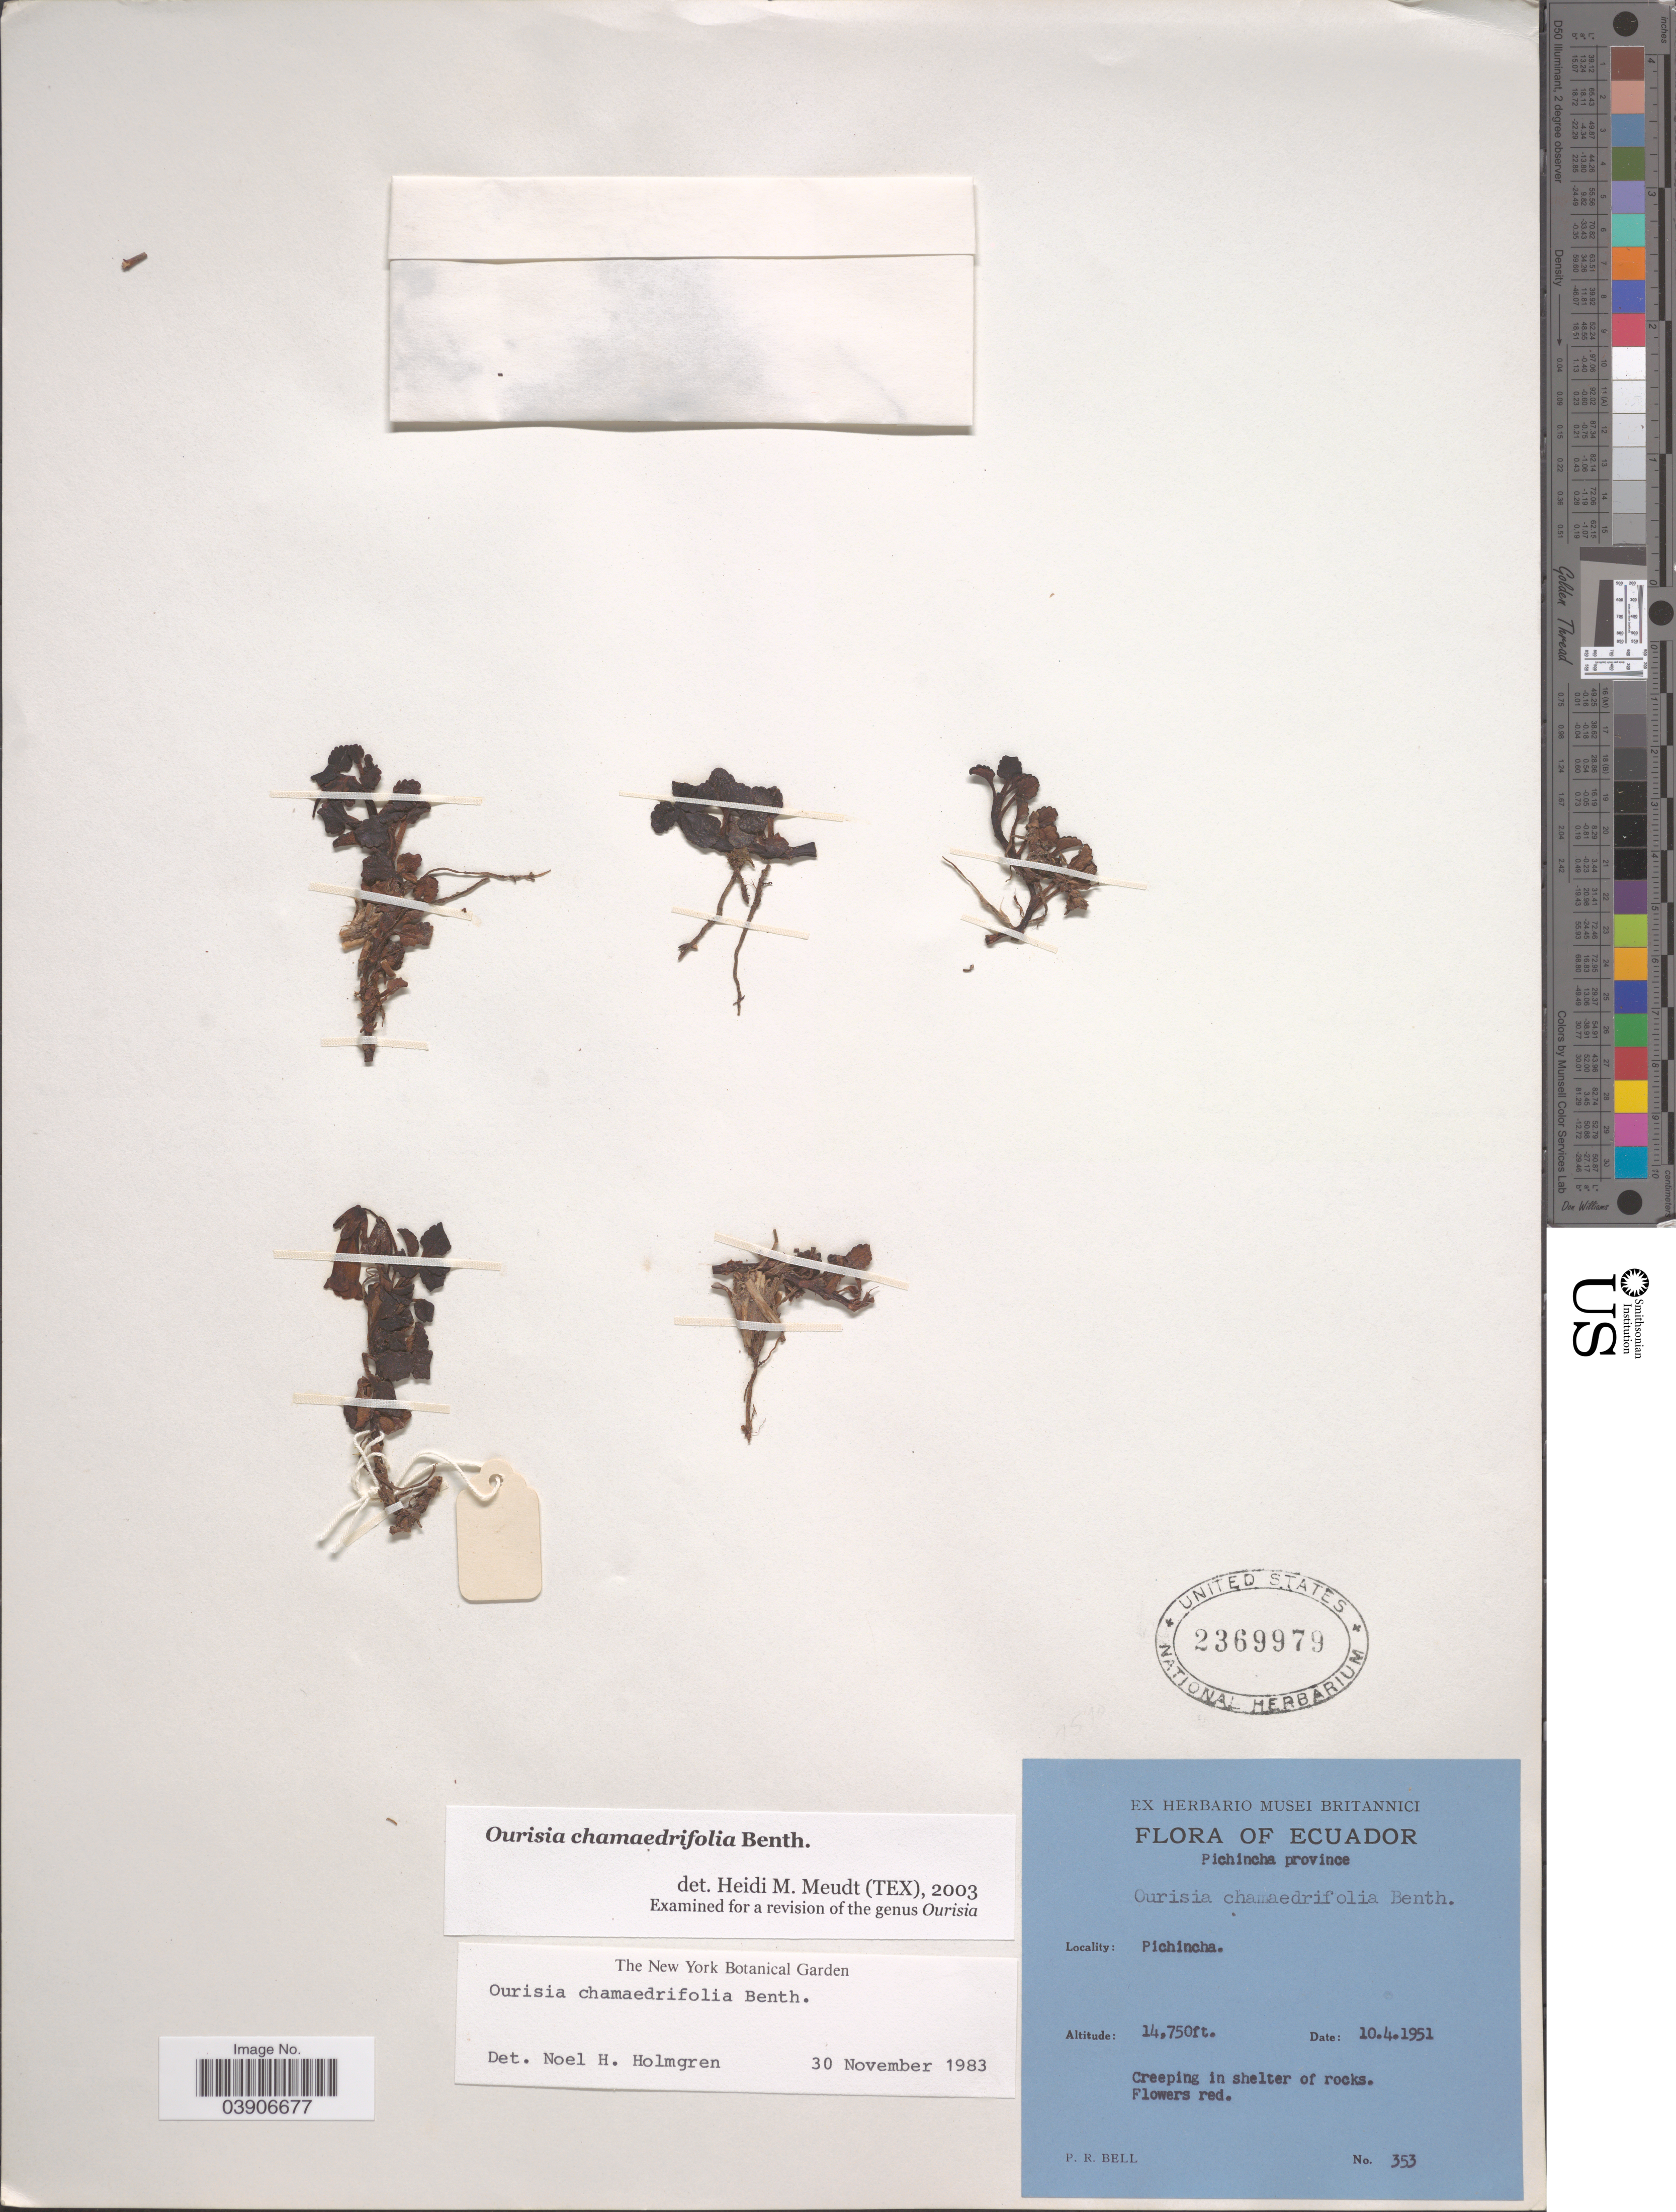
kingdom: Plantae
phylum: Tracheophyta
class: Magnoliopsida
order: Lamiales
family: Plantaginaceae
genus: Ourisia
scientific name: Ourisia chamaedrifolia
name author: Benth.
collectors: P. R. Bell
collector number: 353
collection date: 1951-04-10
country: Ecuador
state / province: Pichincha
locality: Pichincha.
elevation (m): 4496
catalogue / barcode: US 2369979